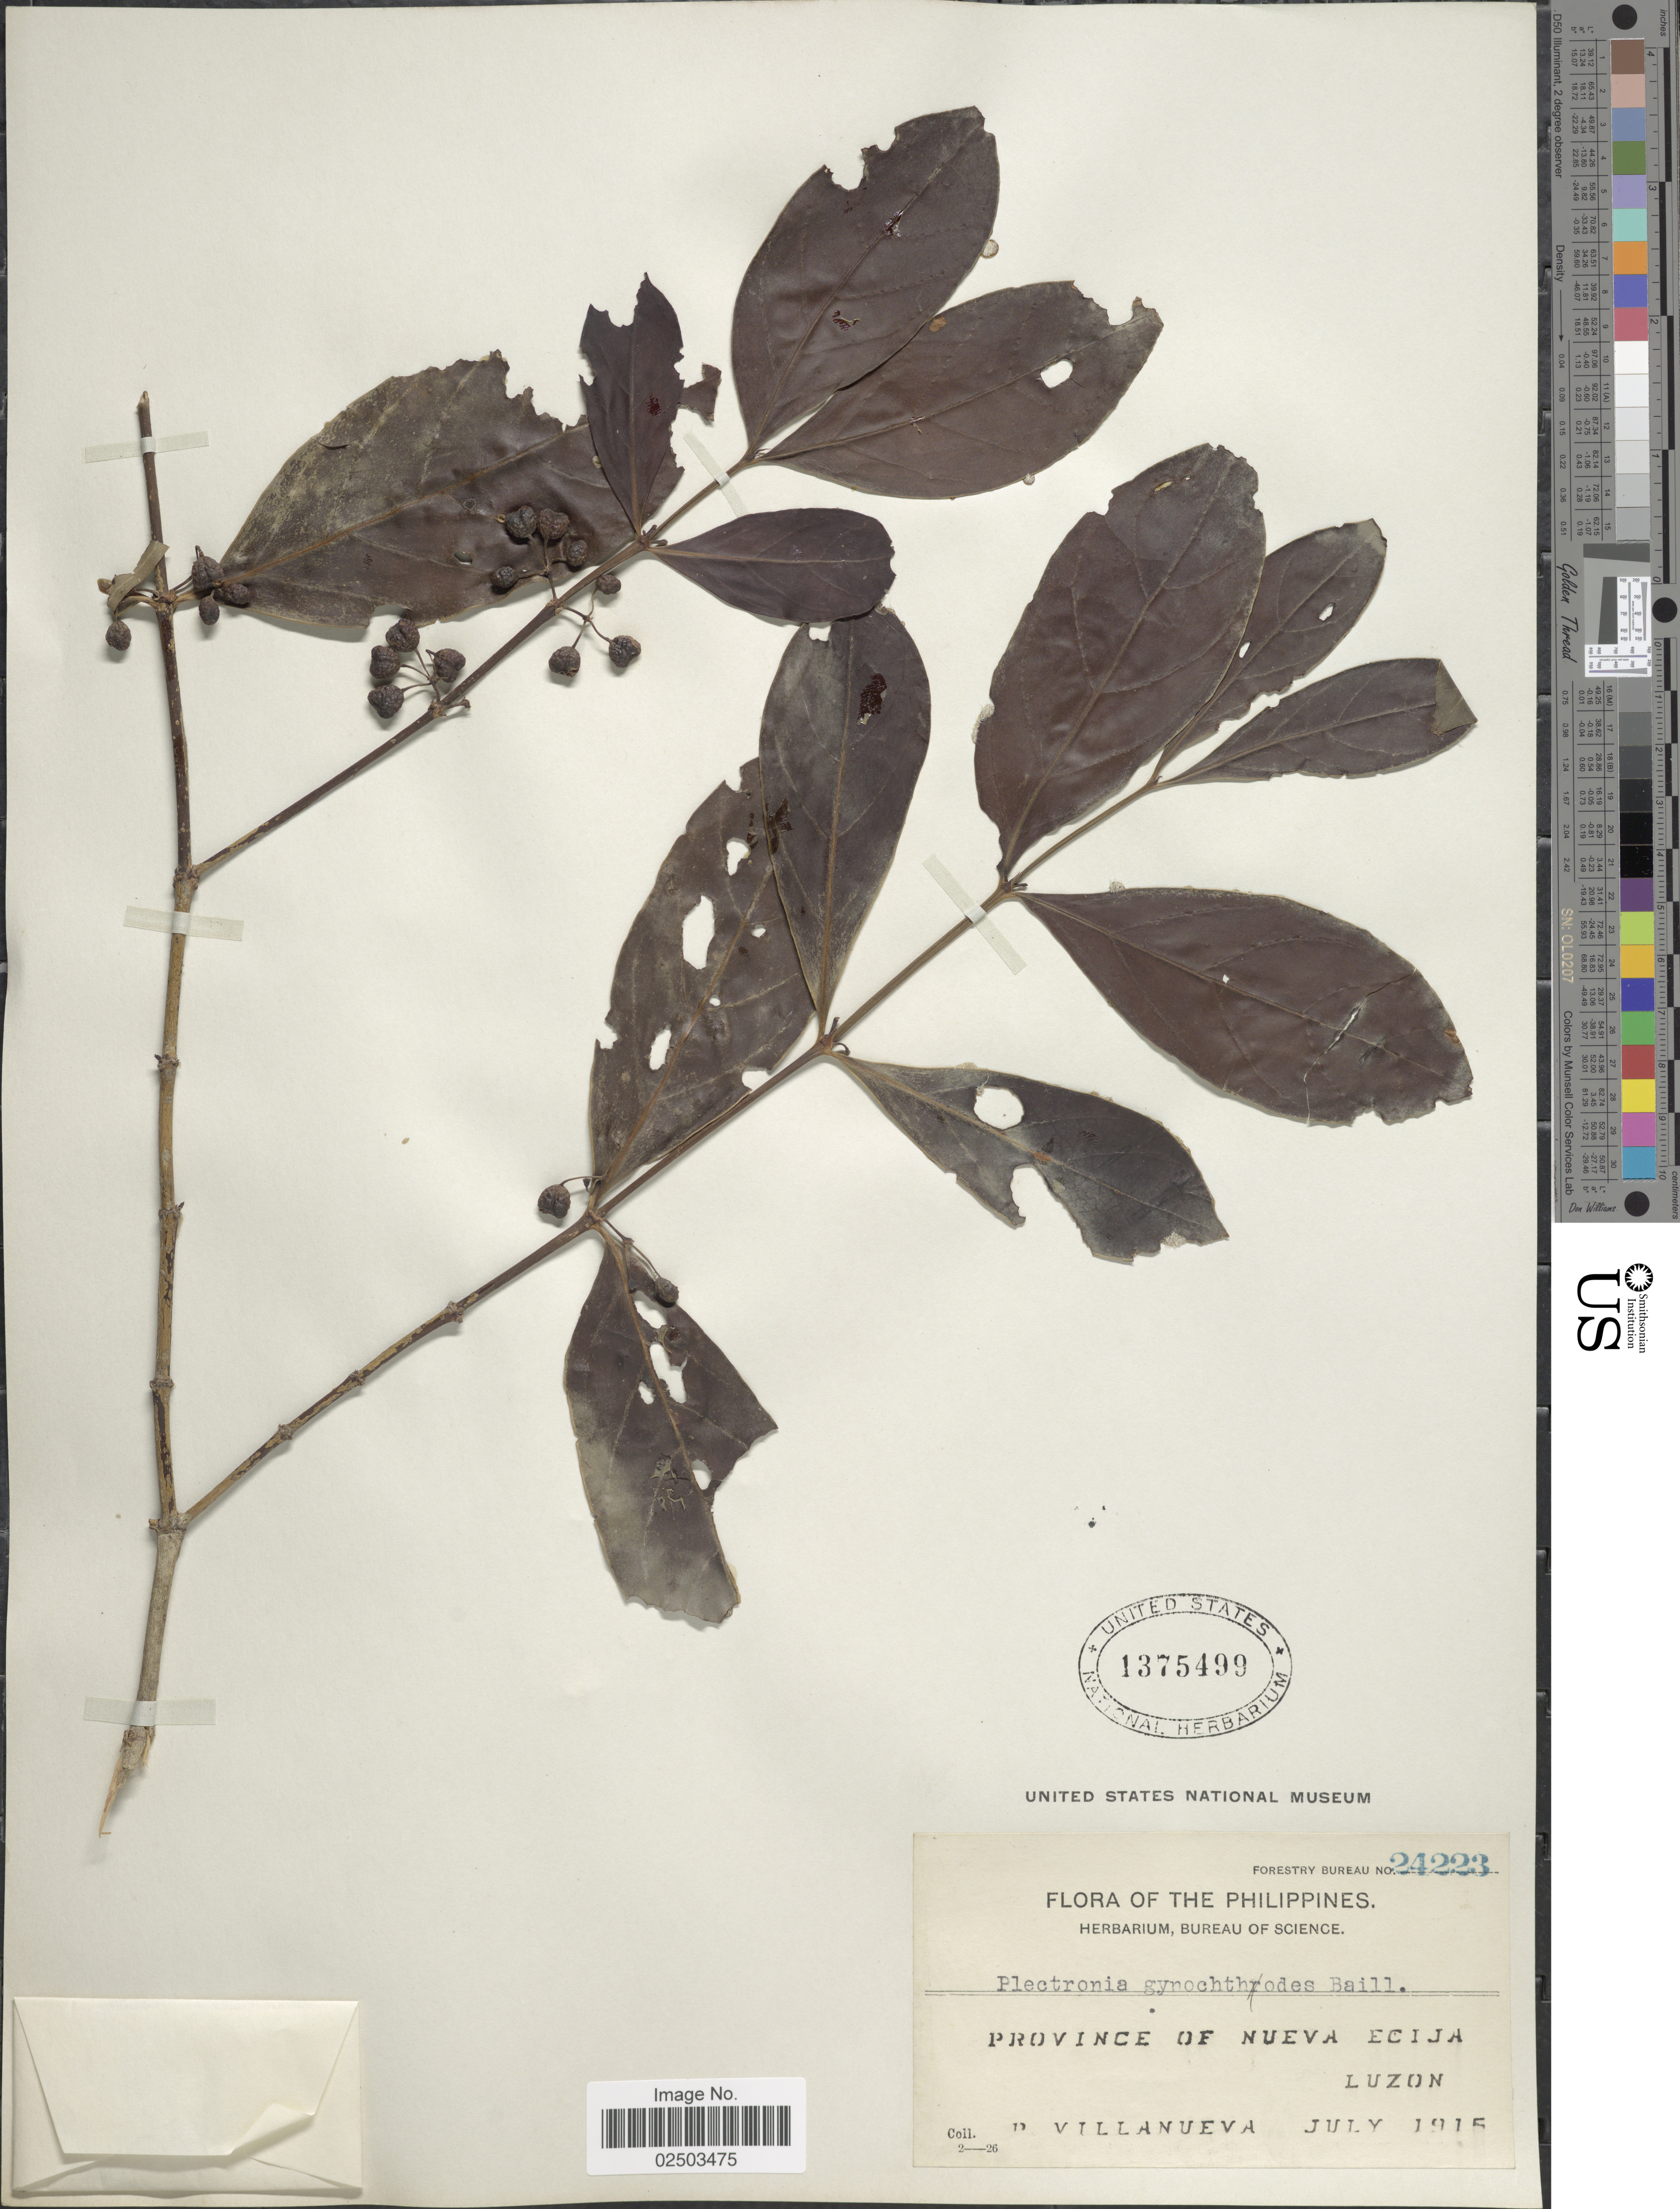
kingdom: Plantae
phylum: Tracheophyta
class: Magnoliopsida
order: Gentianales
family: Rubiaceae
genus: Canthium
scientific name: Canthium gynochthodes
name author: Baill.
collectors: P. Villanueva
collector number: Forestry Bureau 24223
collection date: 1915-07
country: Philippines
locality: Province of Nueva Ecija, Luzon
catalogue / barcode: US 1375499